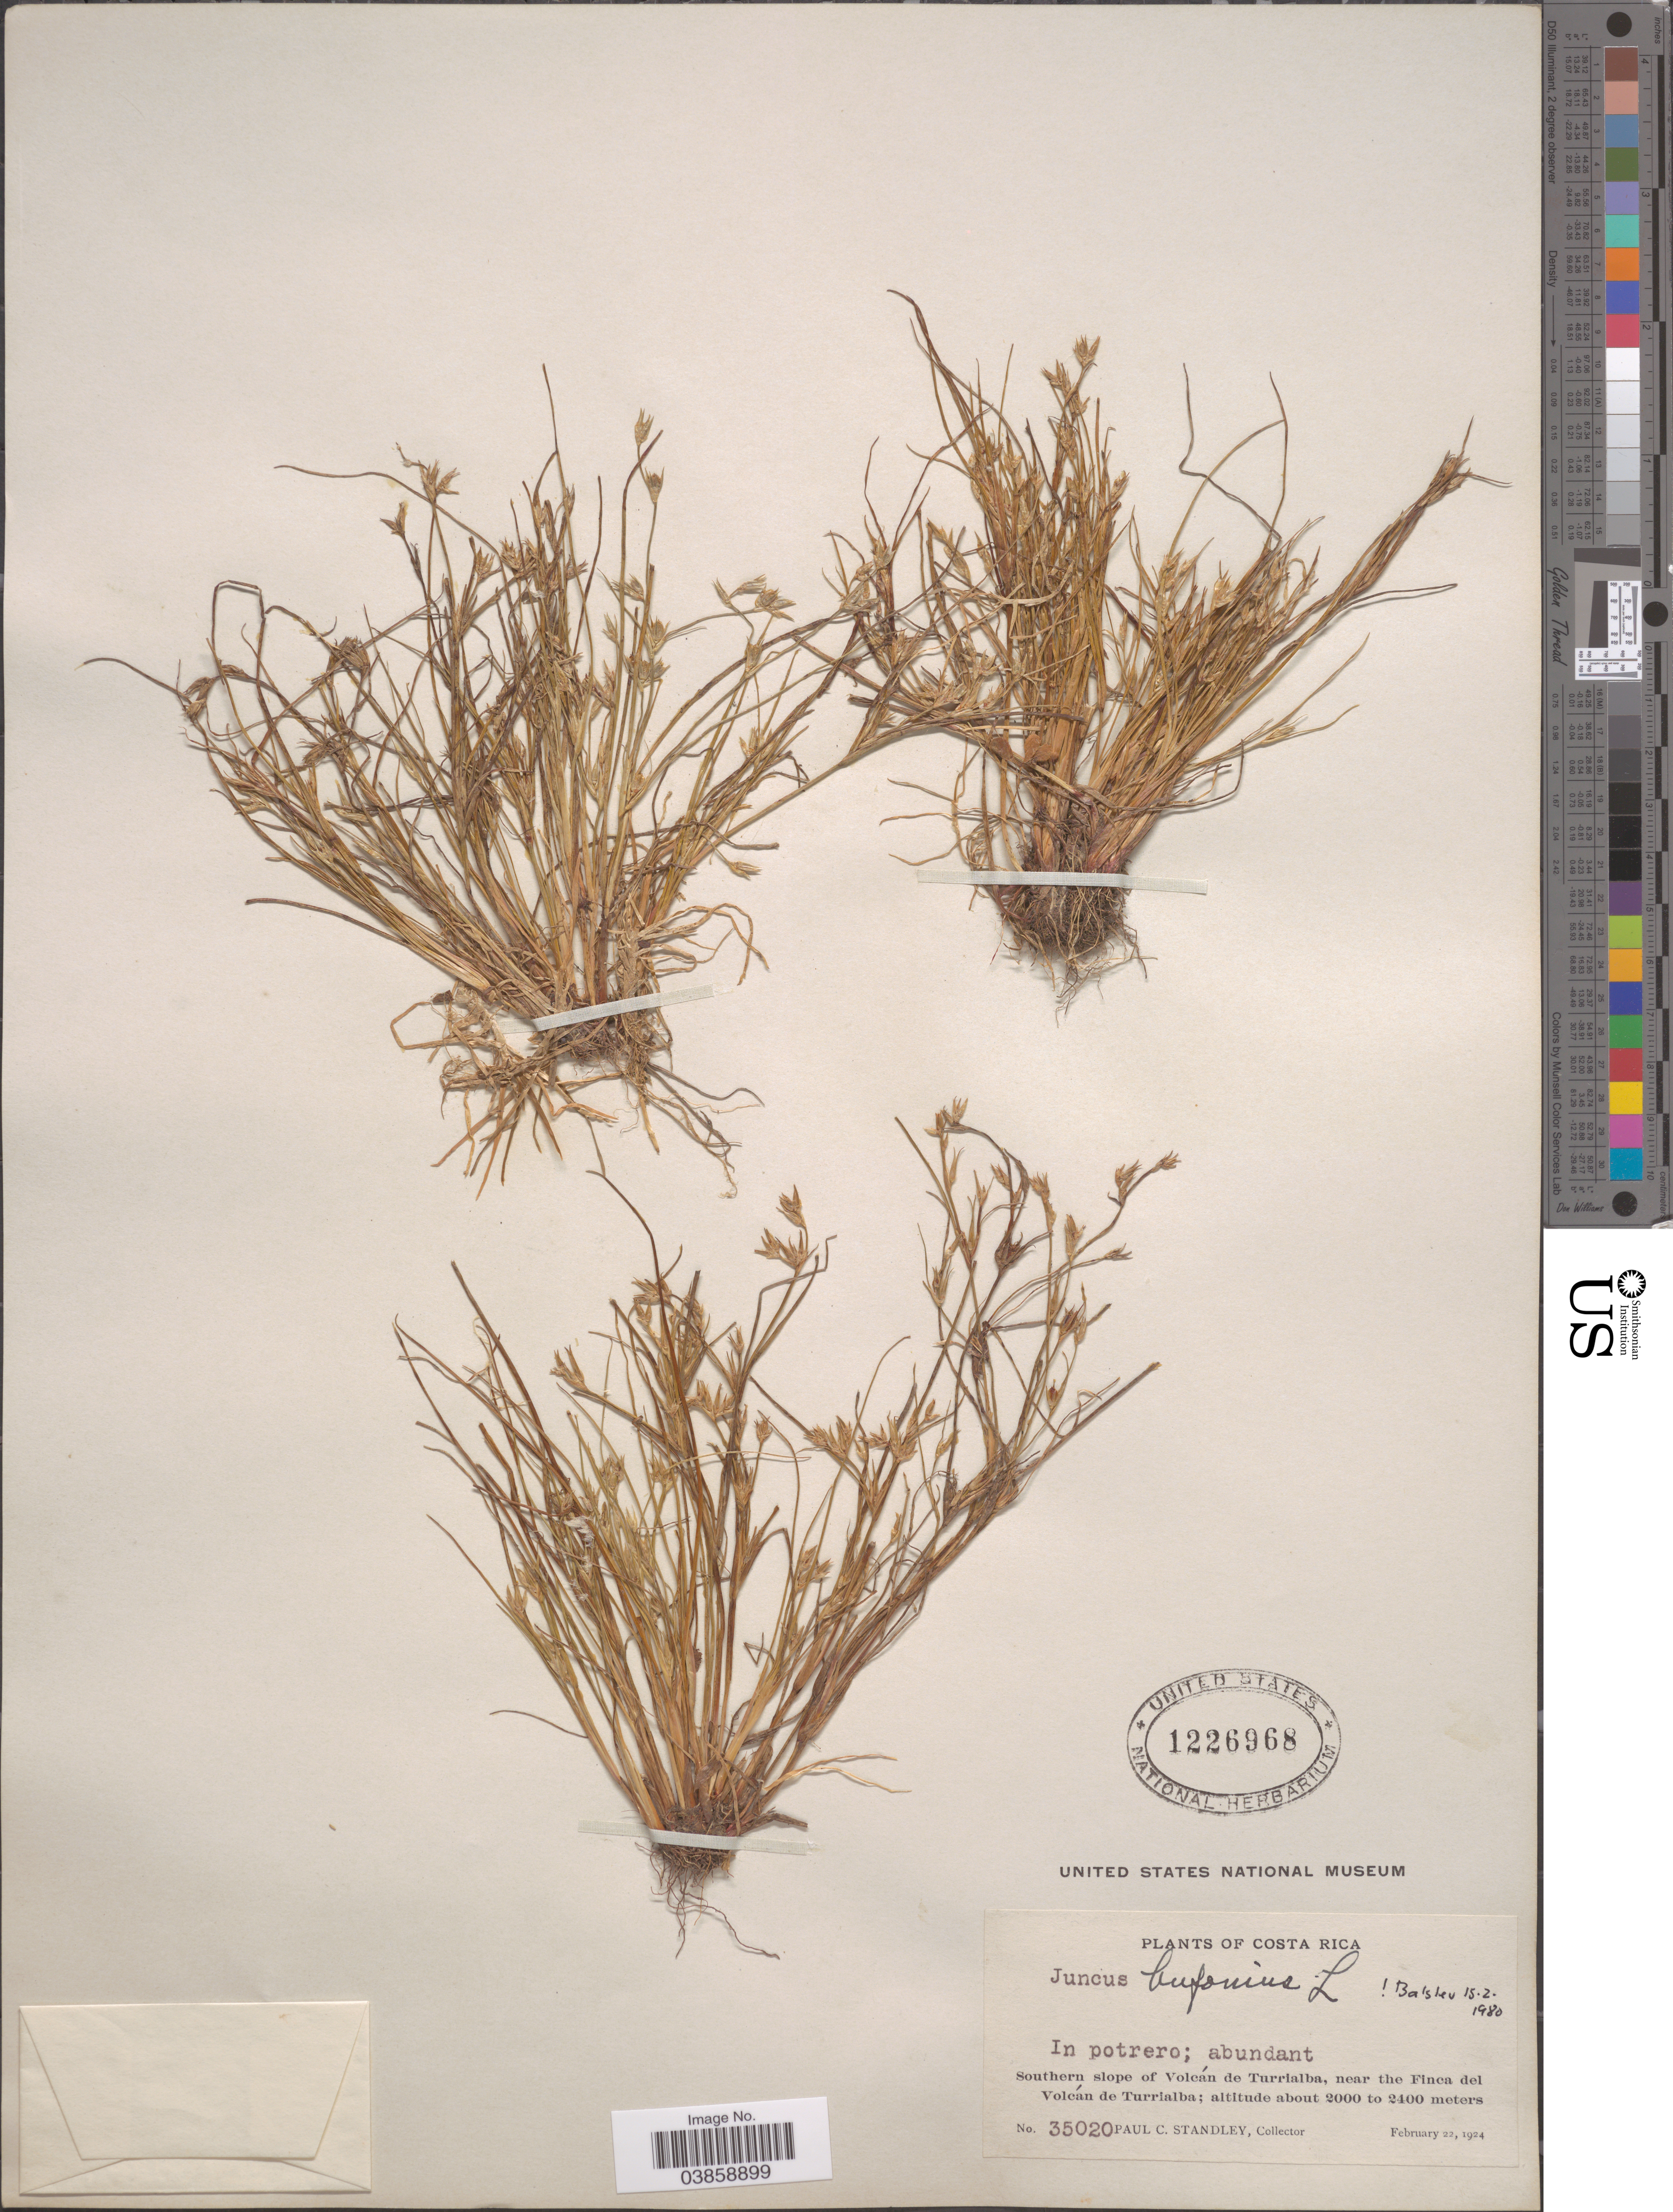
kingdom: Plantae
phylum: Tracheophyta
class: Liliopsida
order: Poales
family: Juncaceae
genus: Juncus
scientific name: Juncus bufonius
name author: L.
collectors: P. C. Standley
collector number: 35020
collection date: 1924-02-22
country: Costa Rica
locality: In potrero. Southern slope of Volcán de Turrialba, near the Finca del Volcán de Turrialba.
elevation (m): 2000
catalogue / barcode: US 1226968